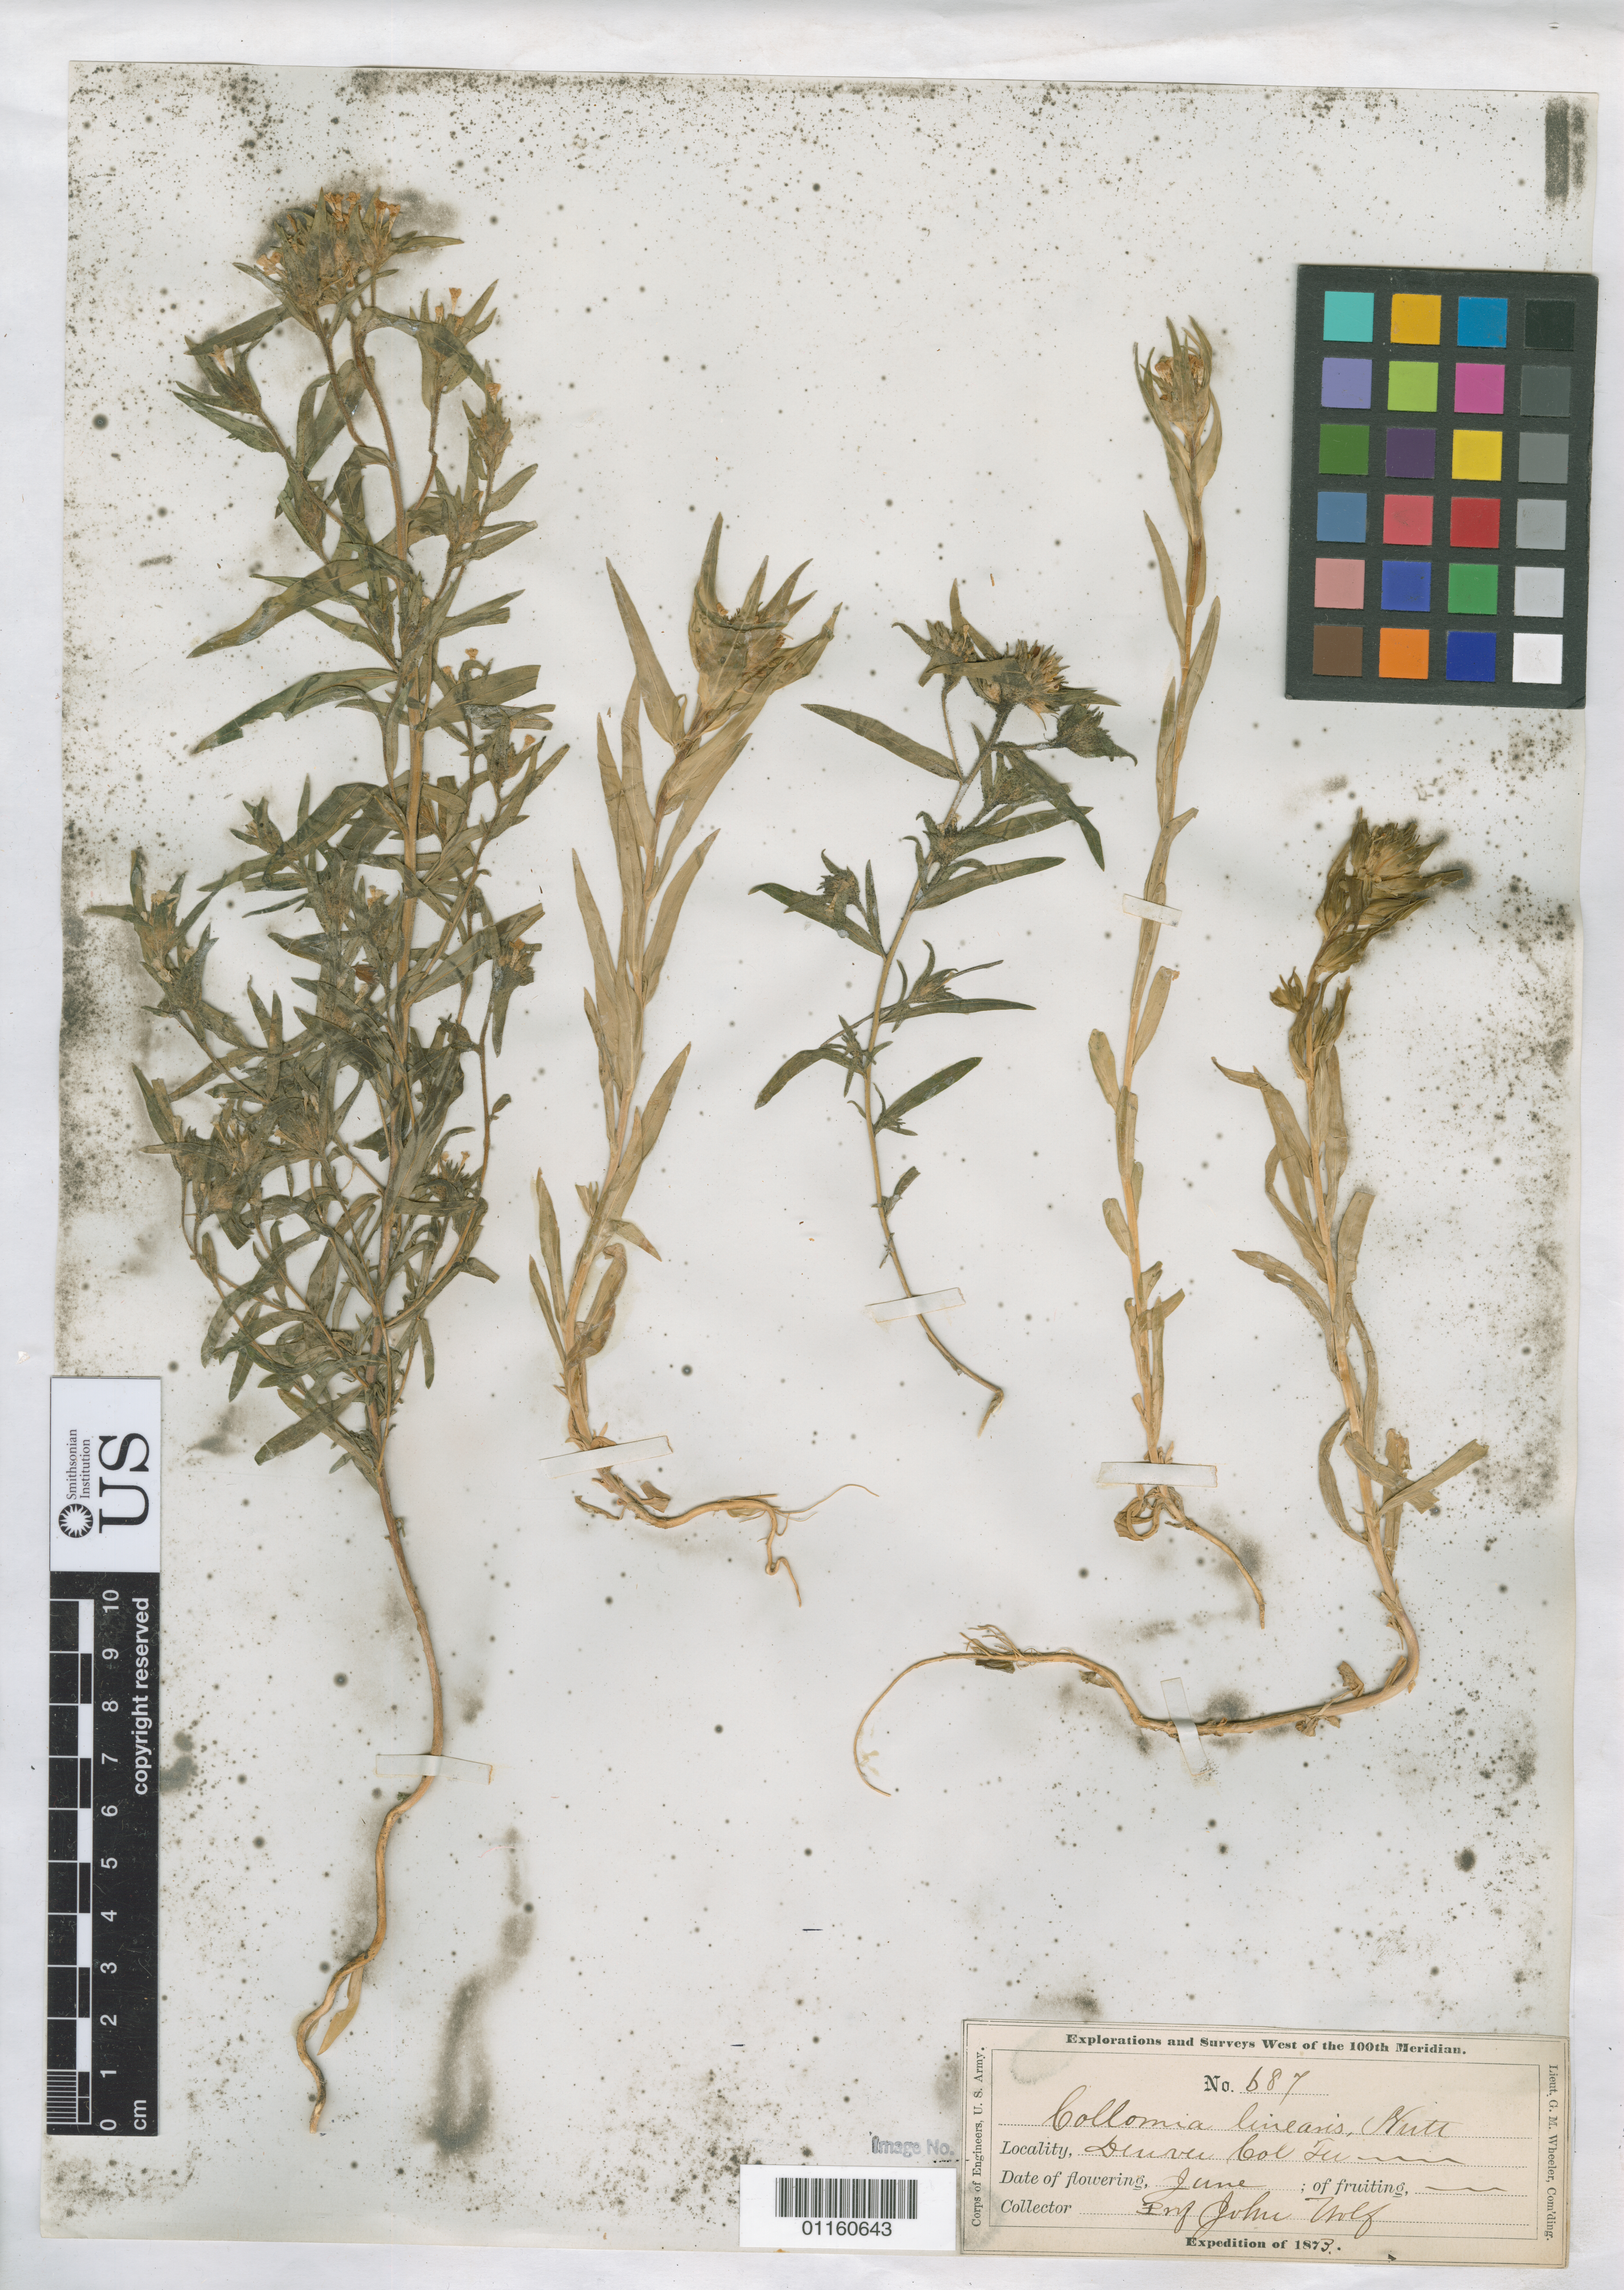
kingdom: Plantae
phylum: Tracheophyta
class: Magnoliopsida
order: Ericales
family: Polemoniaceae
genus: Collomia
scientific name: Collomia linearis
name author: Nutt.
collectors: J. Wolf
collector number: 687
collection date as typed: Jun 1873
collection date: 1873-06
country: United States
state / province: Colorado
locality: Denver